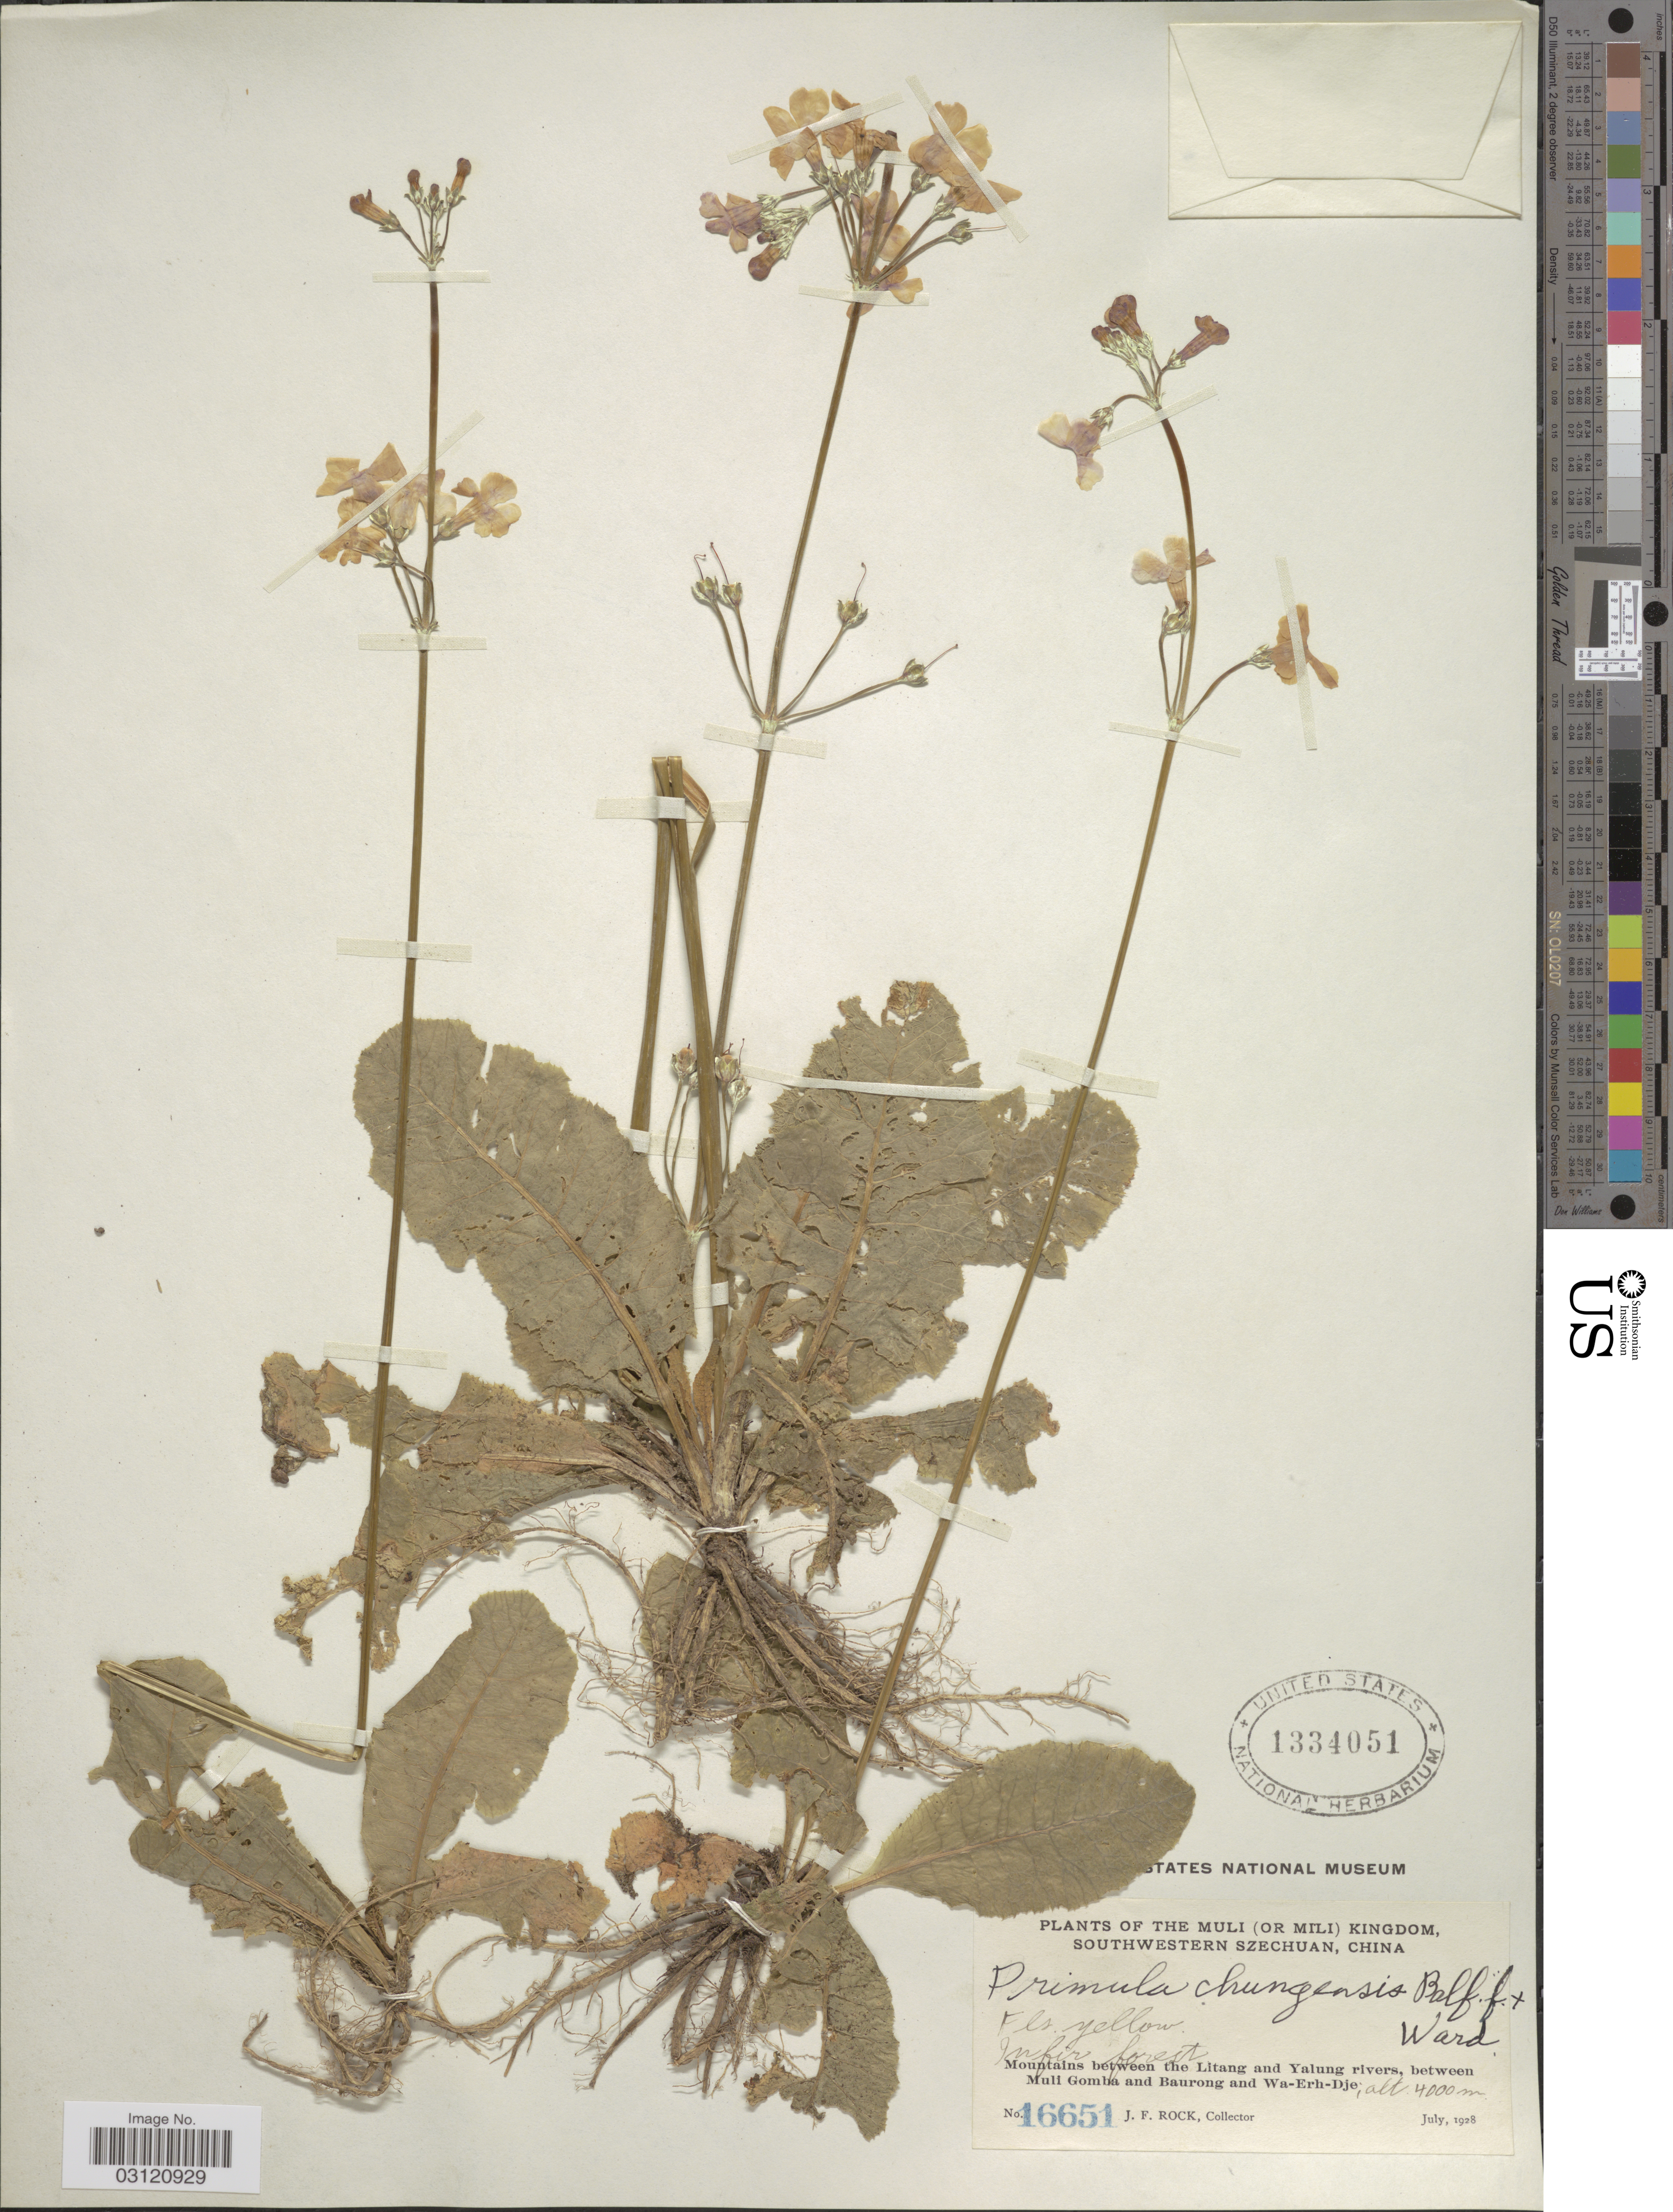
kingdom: Plantae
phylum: Tracheophyta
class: Magnoliopsida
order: Ericales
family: Primulaceae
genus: Primula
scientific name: Primula chungensis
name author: Balf. f. & Kingdon-Ward in Balf. f.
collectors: J. Rock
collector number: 16651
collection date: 1928-07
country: China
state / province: Sichuan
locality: The Muli (or Mili) Kingdom Southwestern Szechwan. Mountains between the Litang and Yalung rivers, between Muli Gomba and Baurong and Wa-Erh-Dje.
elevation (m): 4000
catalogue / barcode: US 1334051